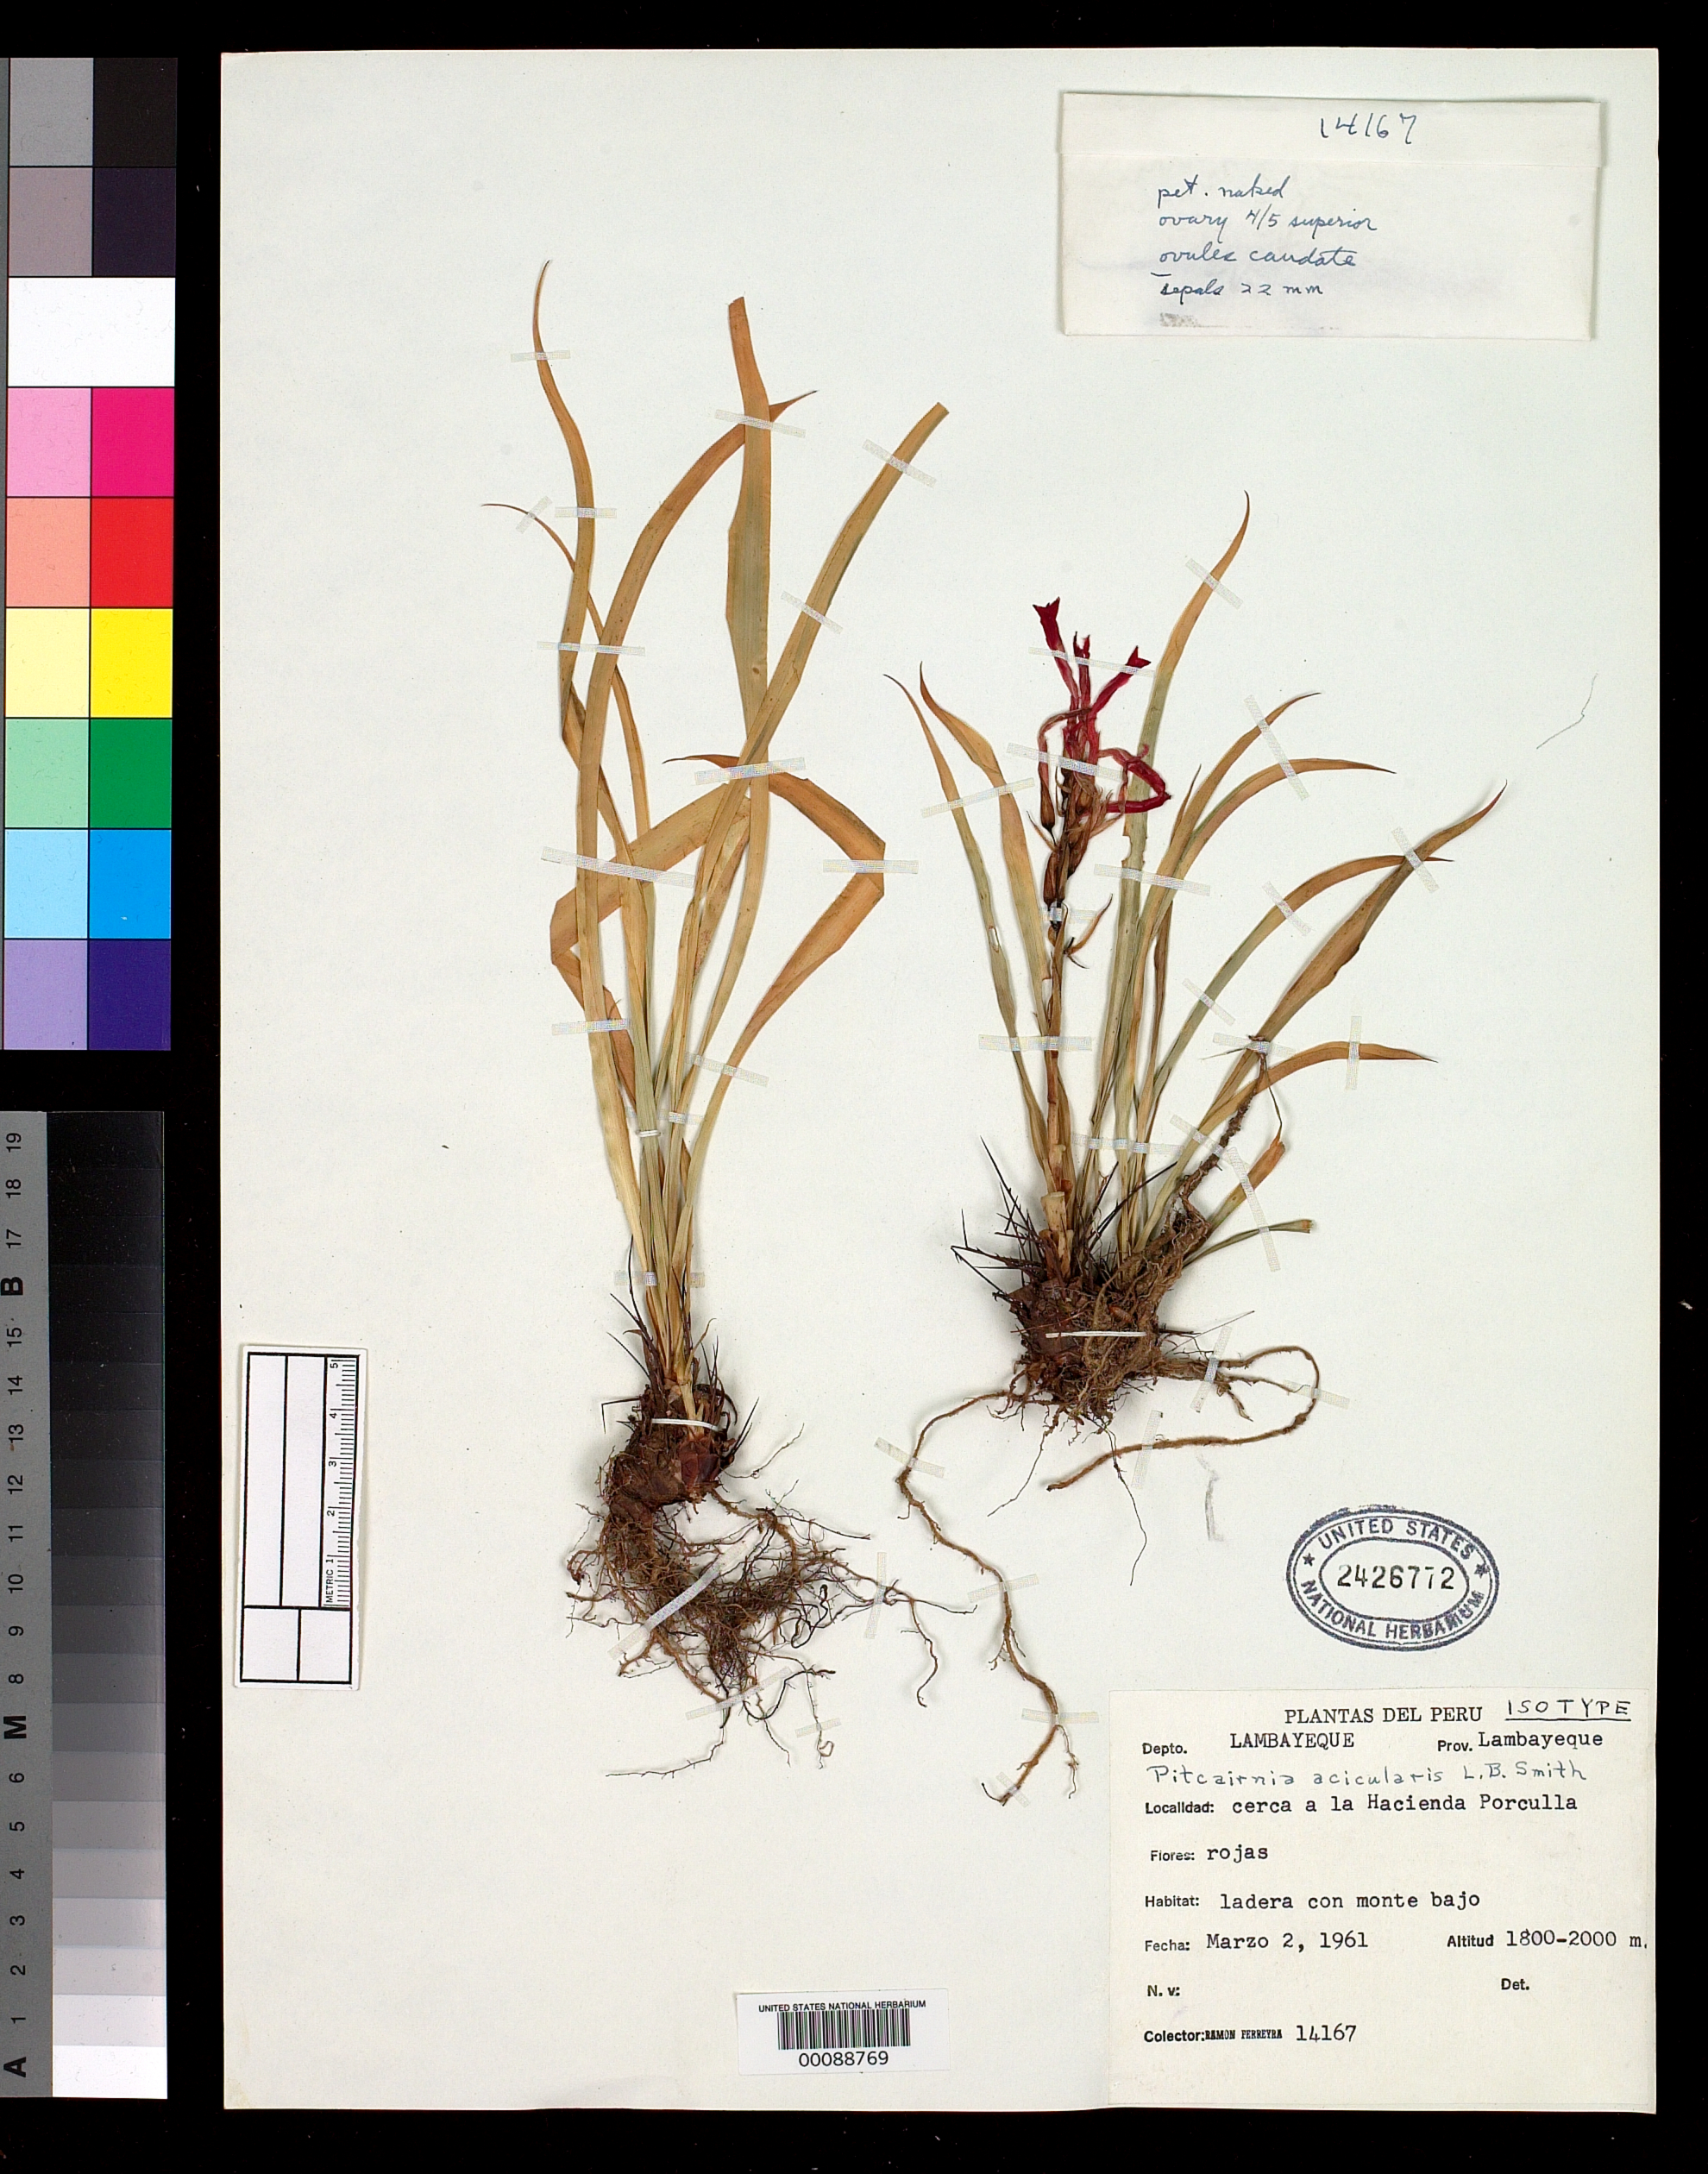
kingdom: Plantae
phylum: Tracheophyta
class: Liliopsida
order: Poales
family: Bromeliaceae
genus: Pitcairnia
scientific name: Pitcairnia acicularis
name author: L.B. Sm.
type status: Isotype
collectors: R. A. Ferreyra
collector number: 14167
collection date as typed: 02 Mar 1961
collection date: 1961-03-02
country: Peru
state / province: Lambayeque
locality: Near Hacienda Porculla.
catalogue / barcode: US 2426772